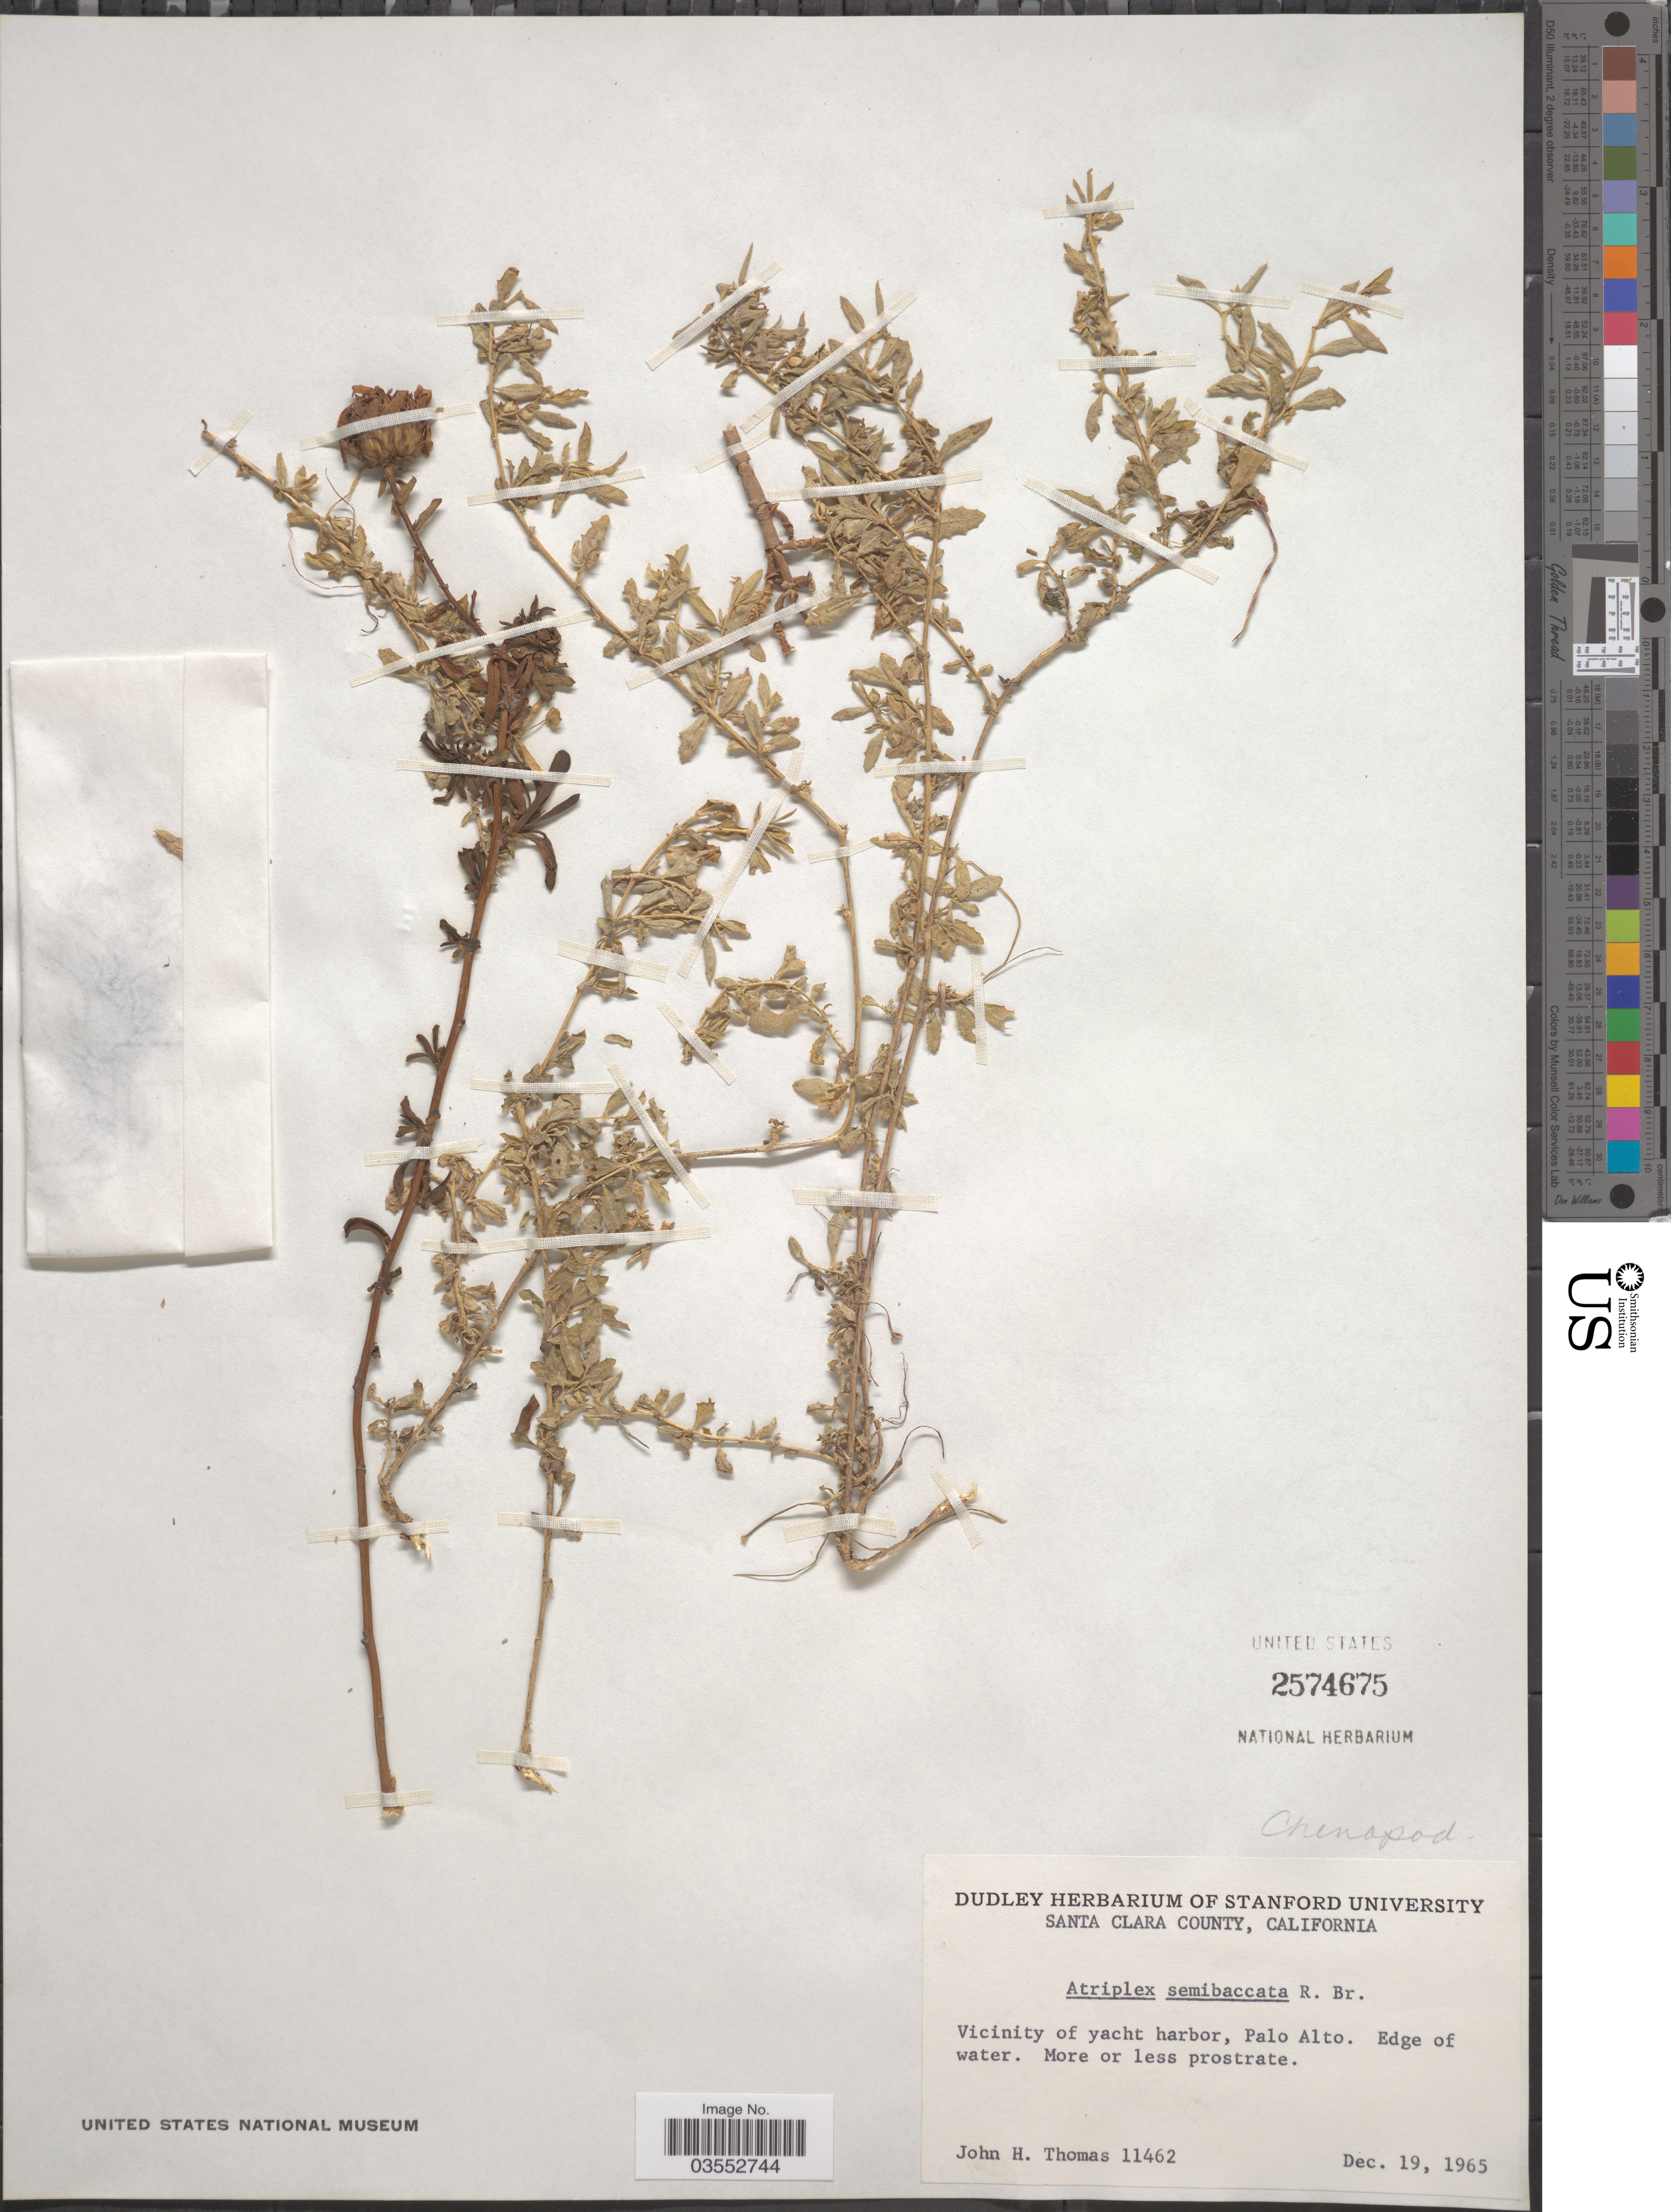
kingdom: Plantae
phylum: Tracheophyta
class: Magnoliopsida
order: Caryophyllales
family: Amaranthaceae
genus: Atriplex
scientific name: Atriplex semibaccata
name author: R. Br.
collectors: J. H. Thomas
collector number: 11462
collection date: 1965-12-19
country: United States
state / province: California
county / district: Santa Clara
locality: Santa Clara County. Vicinity of yacht harbor, Palo Alto. Edge of water.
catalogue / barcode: US 2574675